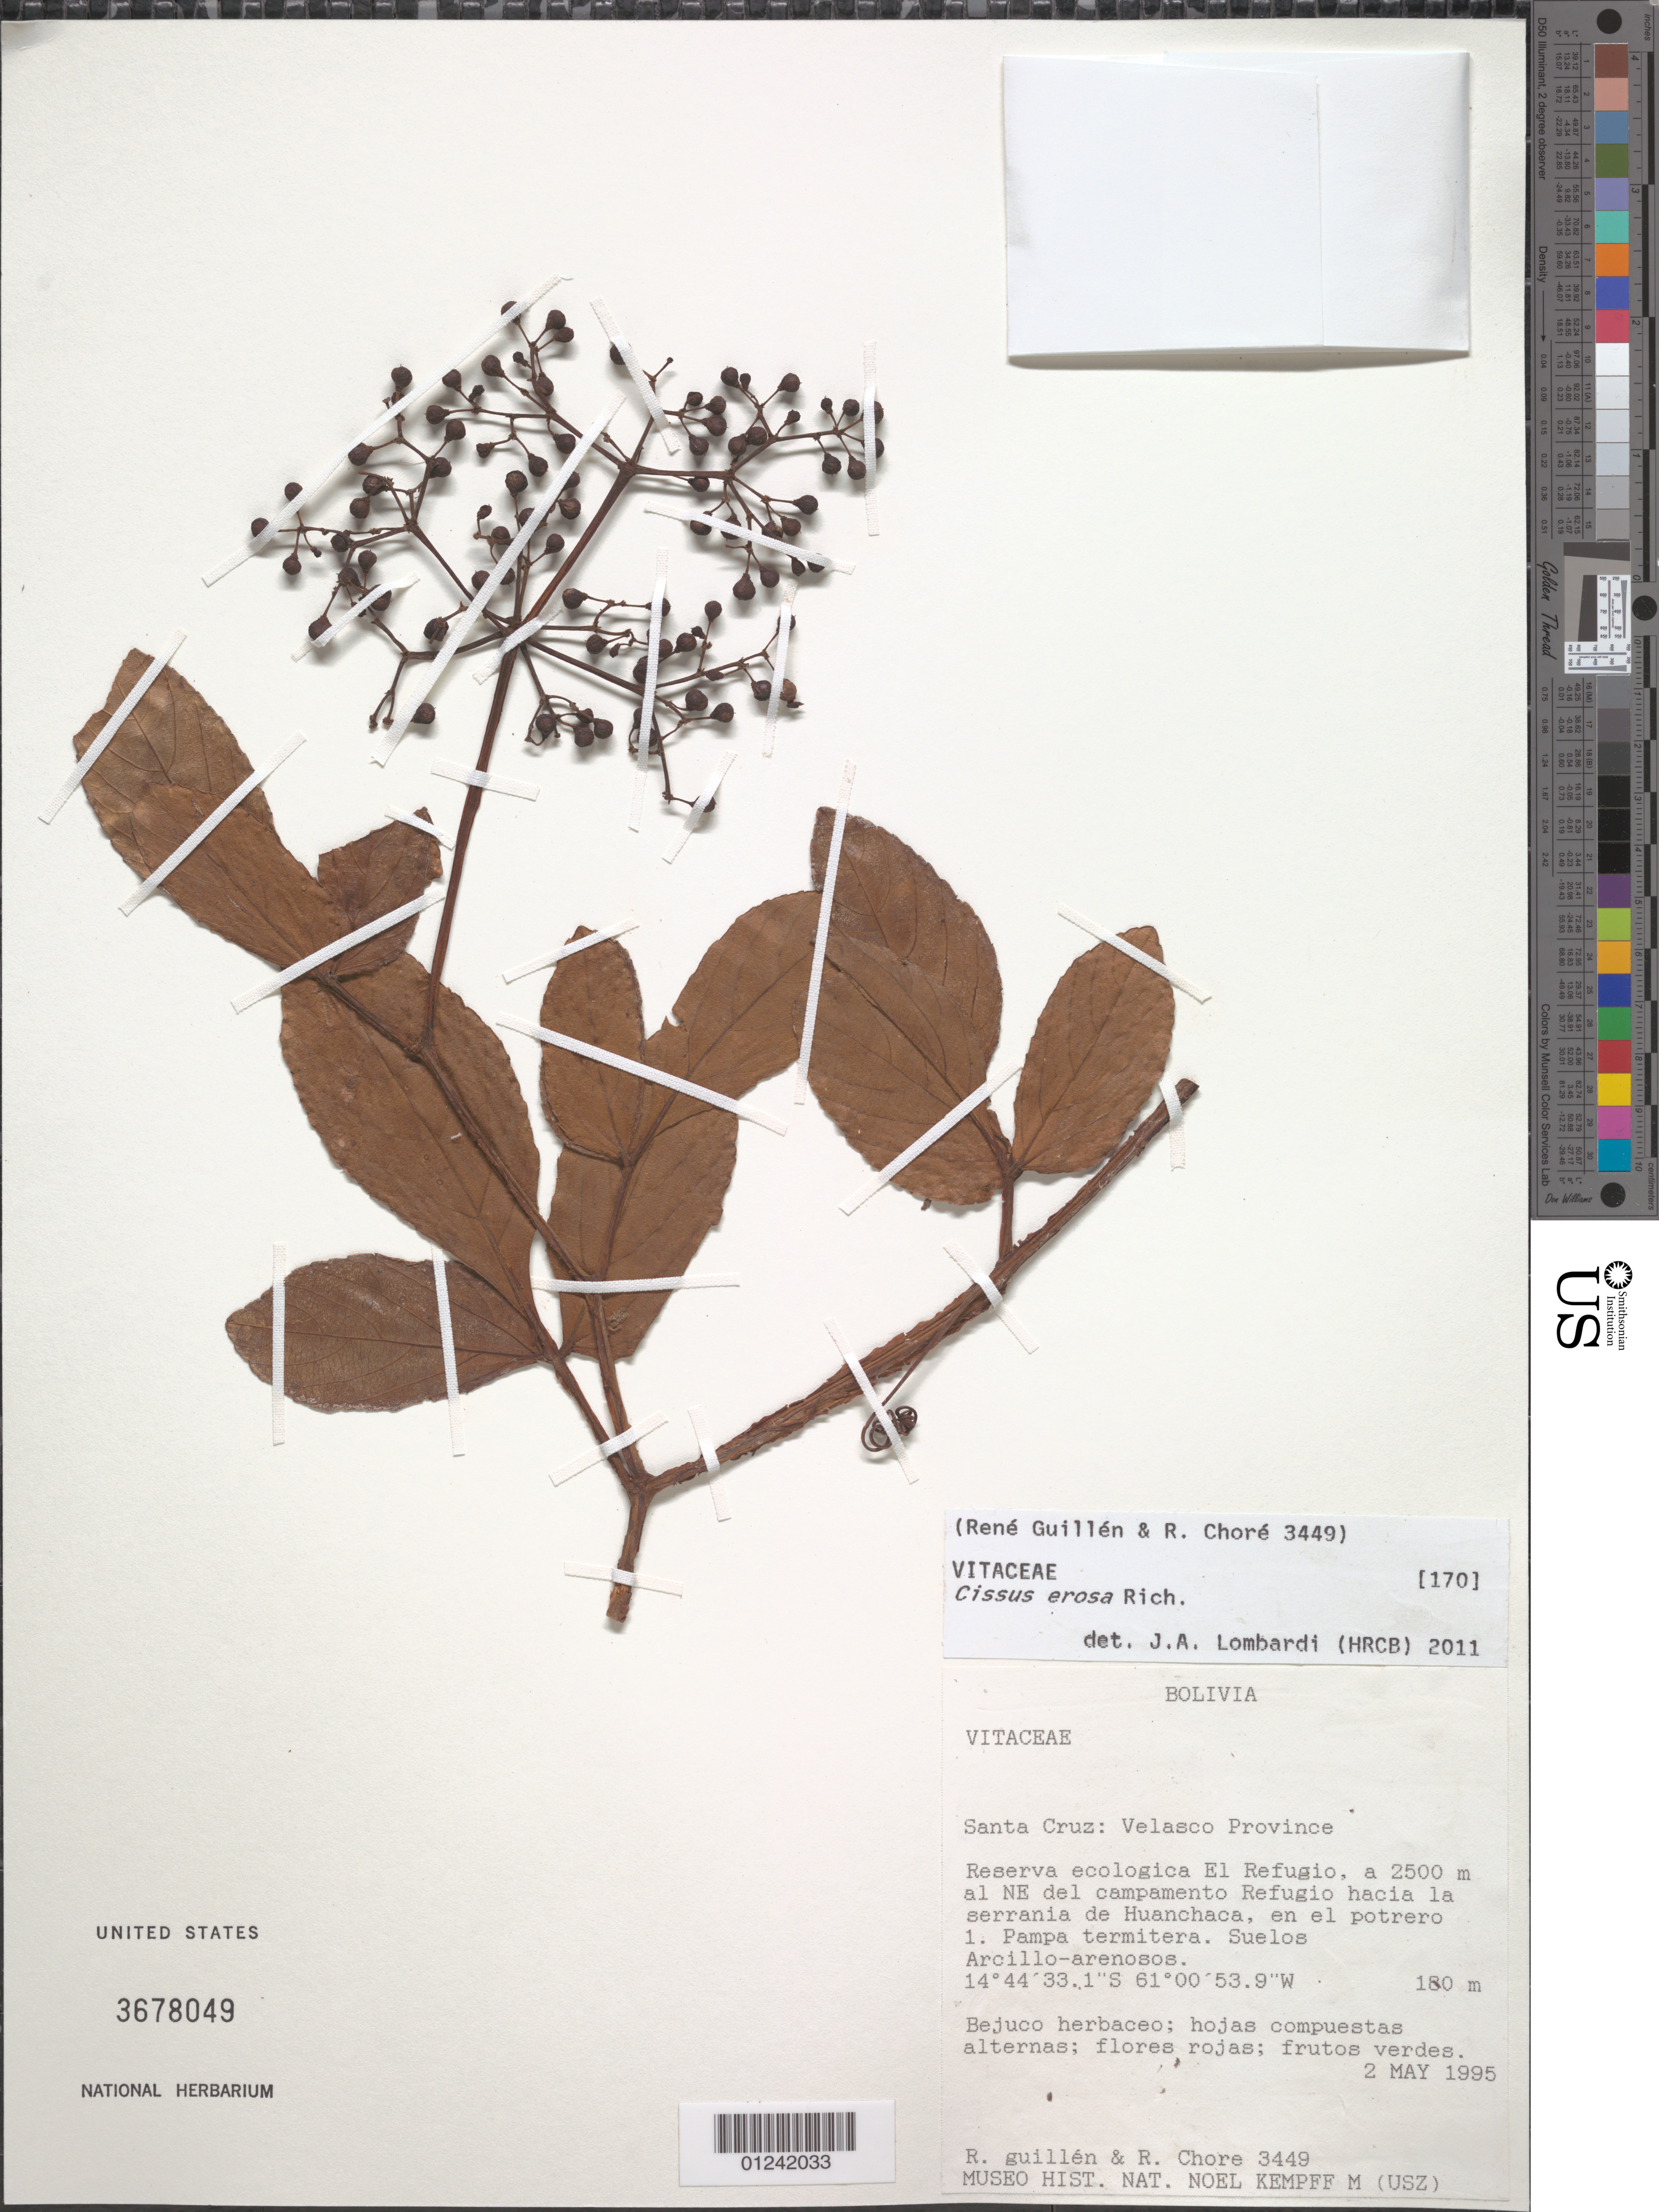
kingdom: Plantae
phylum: Tracheophyta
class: Magnoliopsida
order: Vitales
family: Vitaceae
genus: Cissus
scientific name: Cissus erosa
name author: Rich.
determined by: Lombardi, Julio A.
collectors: R. Guillen & R. Choré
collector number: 3449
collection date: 1995-05-02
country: Bolivia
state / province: Santa Cruz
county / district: Velasco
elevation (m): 180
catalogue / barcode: US 3678049